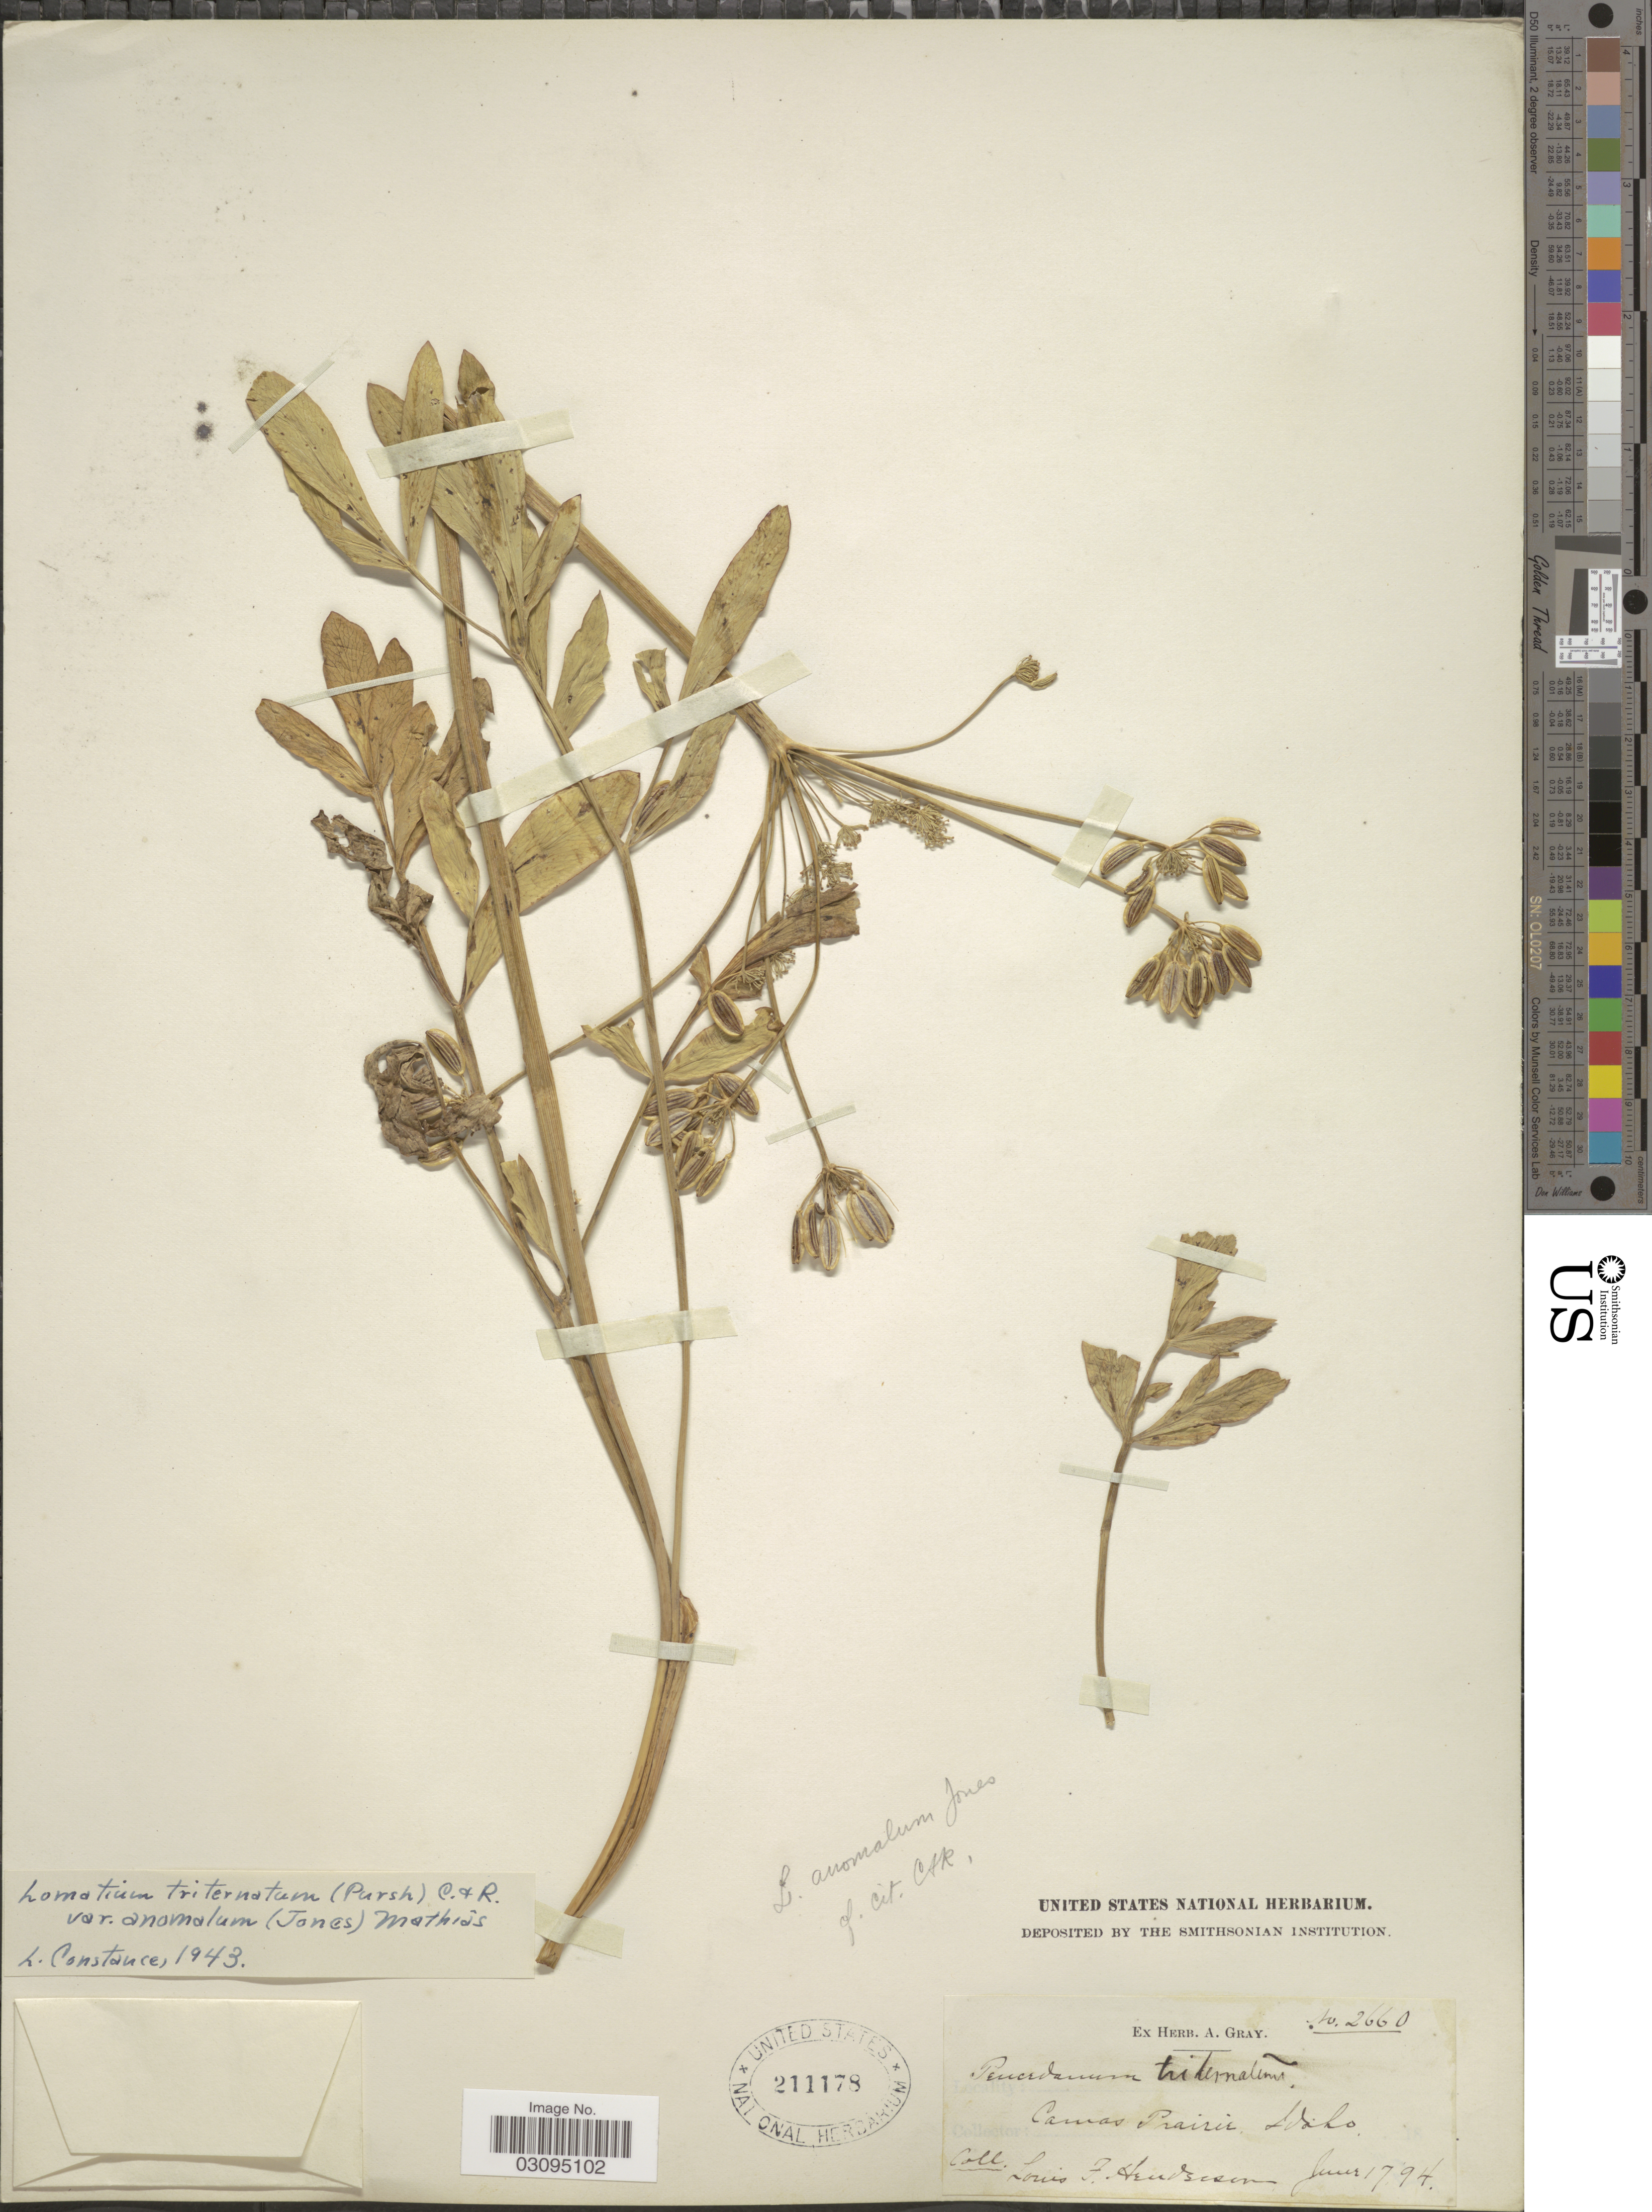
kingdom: Plantae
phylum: Tracheophyta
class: Magnoliopsida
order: Apiales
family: Apiaceae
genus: Lomatium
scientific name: Lomatium triternatum var. anomalum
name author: (M.E. Jones ex J.M. Coult. & Rose) Mathias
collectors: L. Henderson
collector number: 2660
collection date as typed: Transcribed d/m/y: 17/6/94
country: United States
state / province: Idaho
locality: Camas Prairie.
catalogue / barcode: US 211178